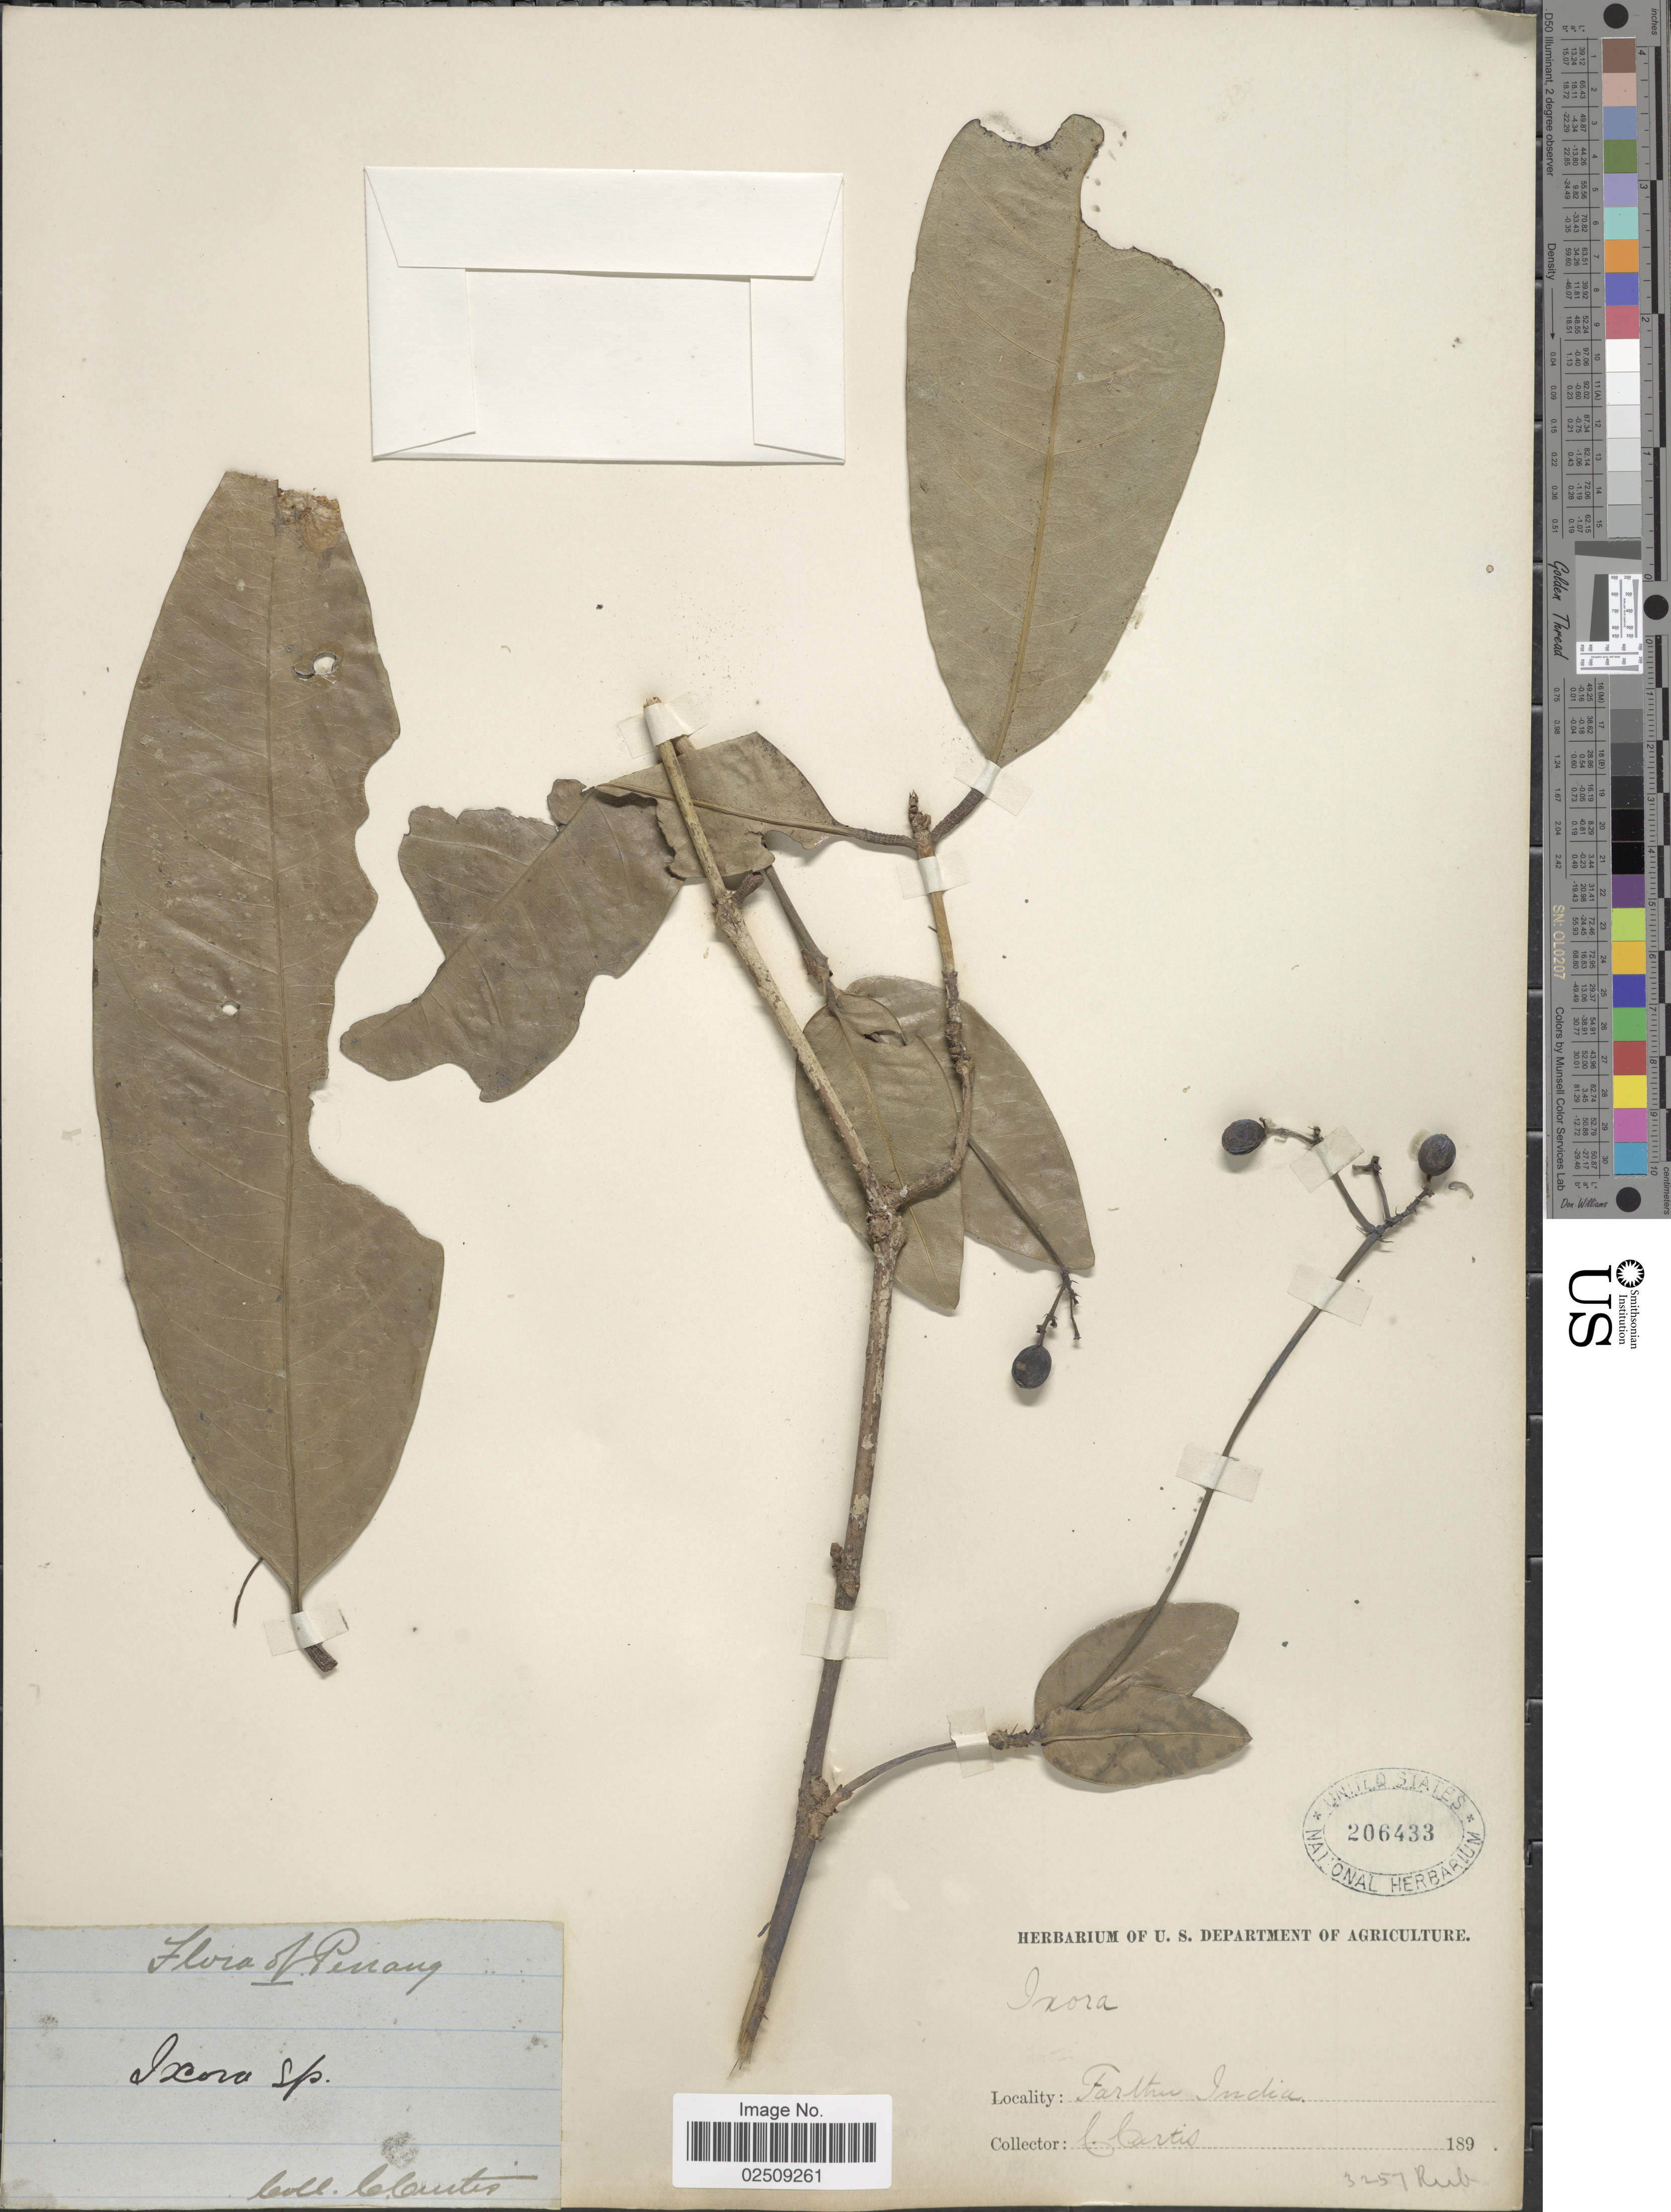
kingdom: Plantae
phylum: Tracheophyta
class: Magnoliopsida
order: Gentianales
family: Rubiaceae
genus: Ixora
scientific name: Ixora sp.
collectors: C. Curtis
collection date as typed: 189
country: Malaysia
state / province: Pinang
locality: Penang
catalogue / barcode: US 206433